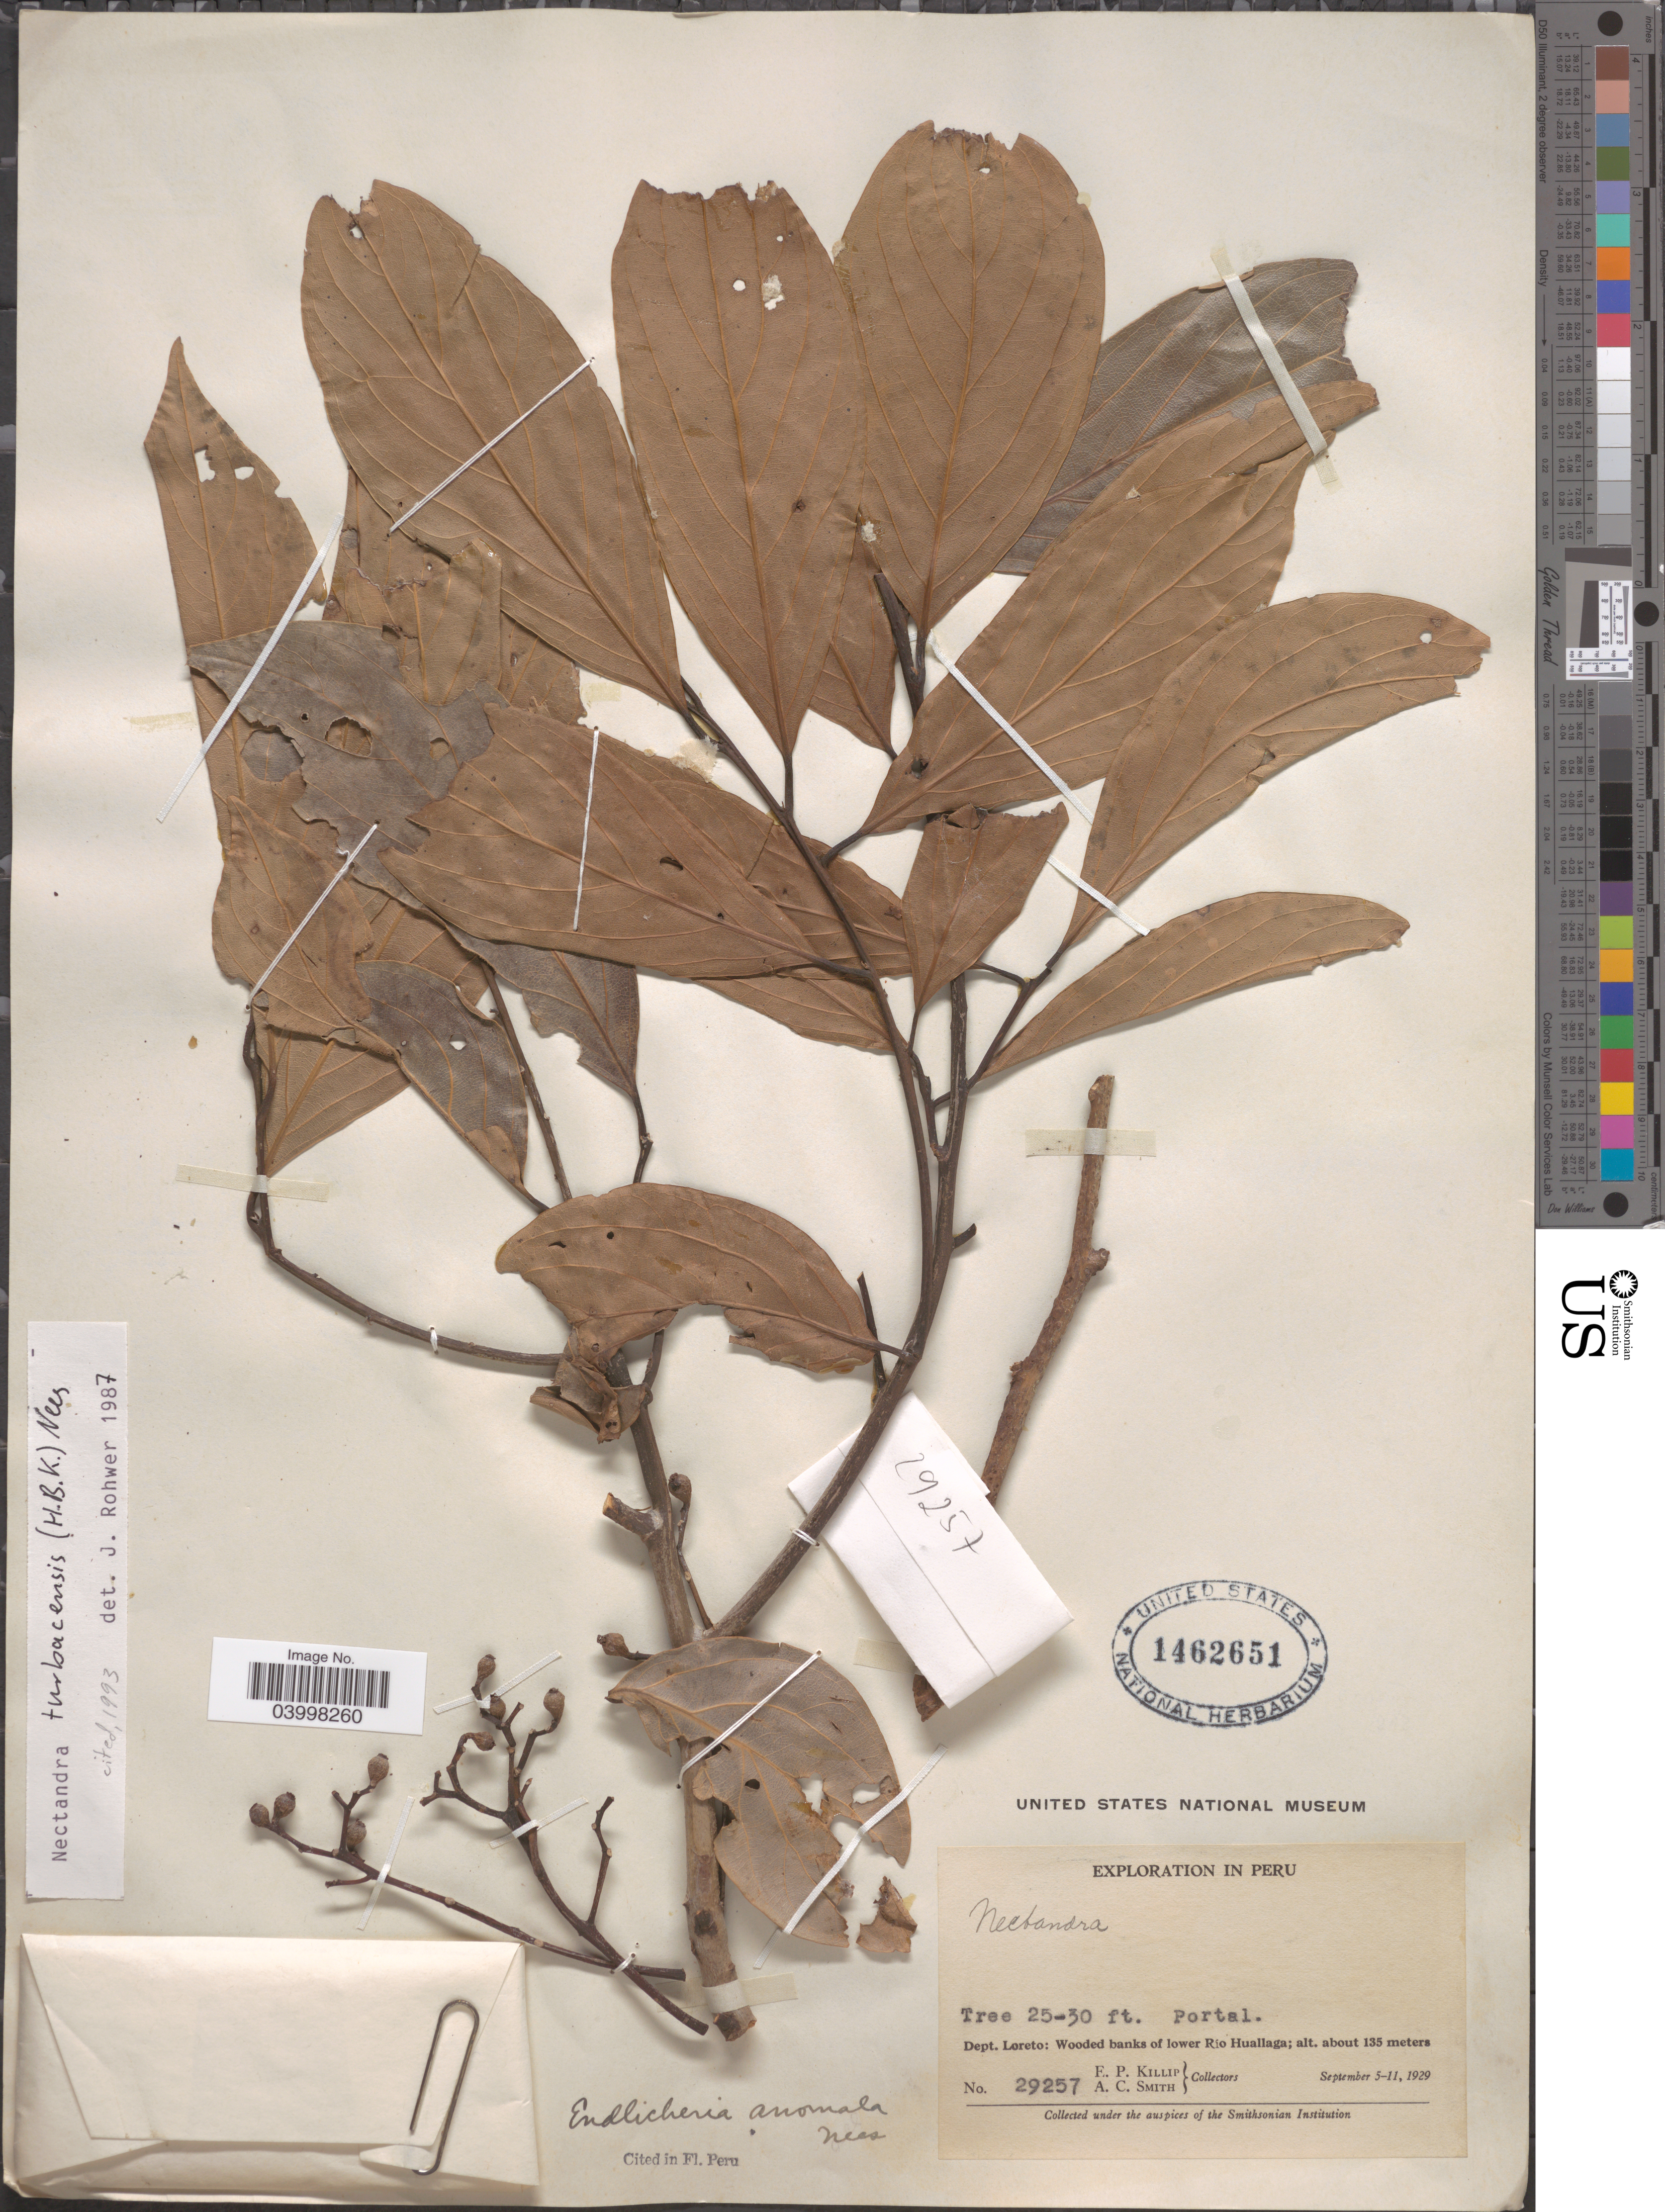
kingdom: Plantae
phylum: Tracheophyta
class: Magnoliopsida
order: Laurales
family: Lauraceae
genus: Nectandra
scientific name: Nectandra turbacensis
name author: (Kunth) Nees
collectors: E. P. Killip & A. C. Smith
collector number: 29257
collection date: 1929-09-05/1929-09-11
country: Peru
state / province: Loreto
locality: Dept. Loreto: Wooded banks of lower Río Huallaga.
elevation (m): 135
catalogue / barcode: US 1462651